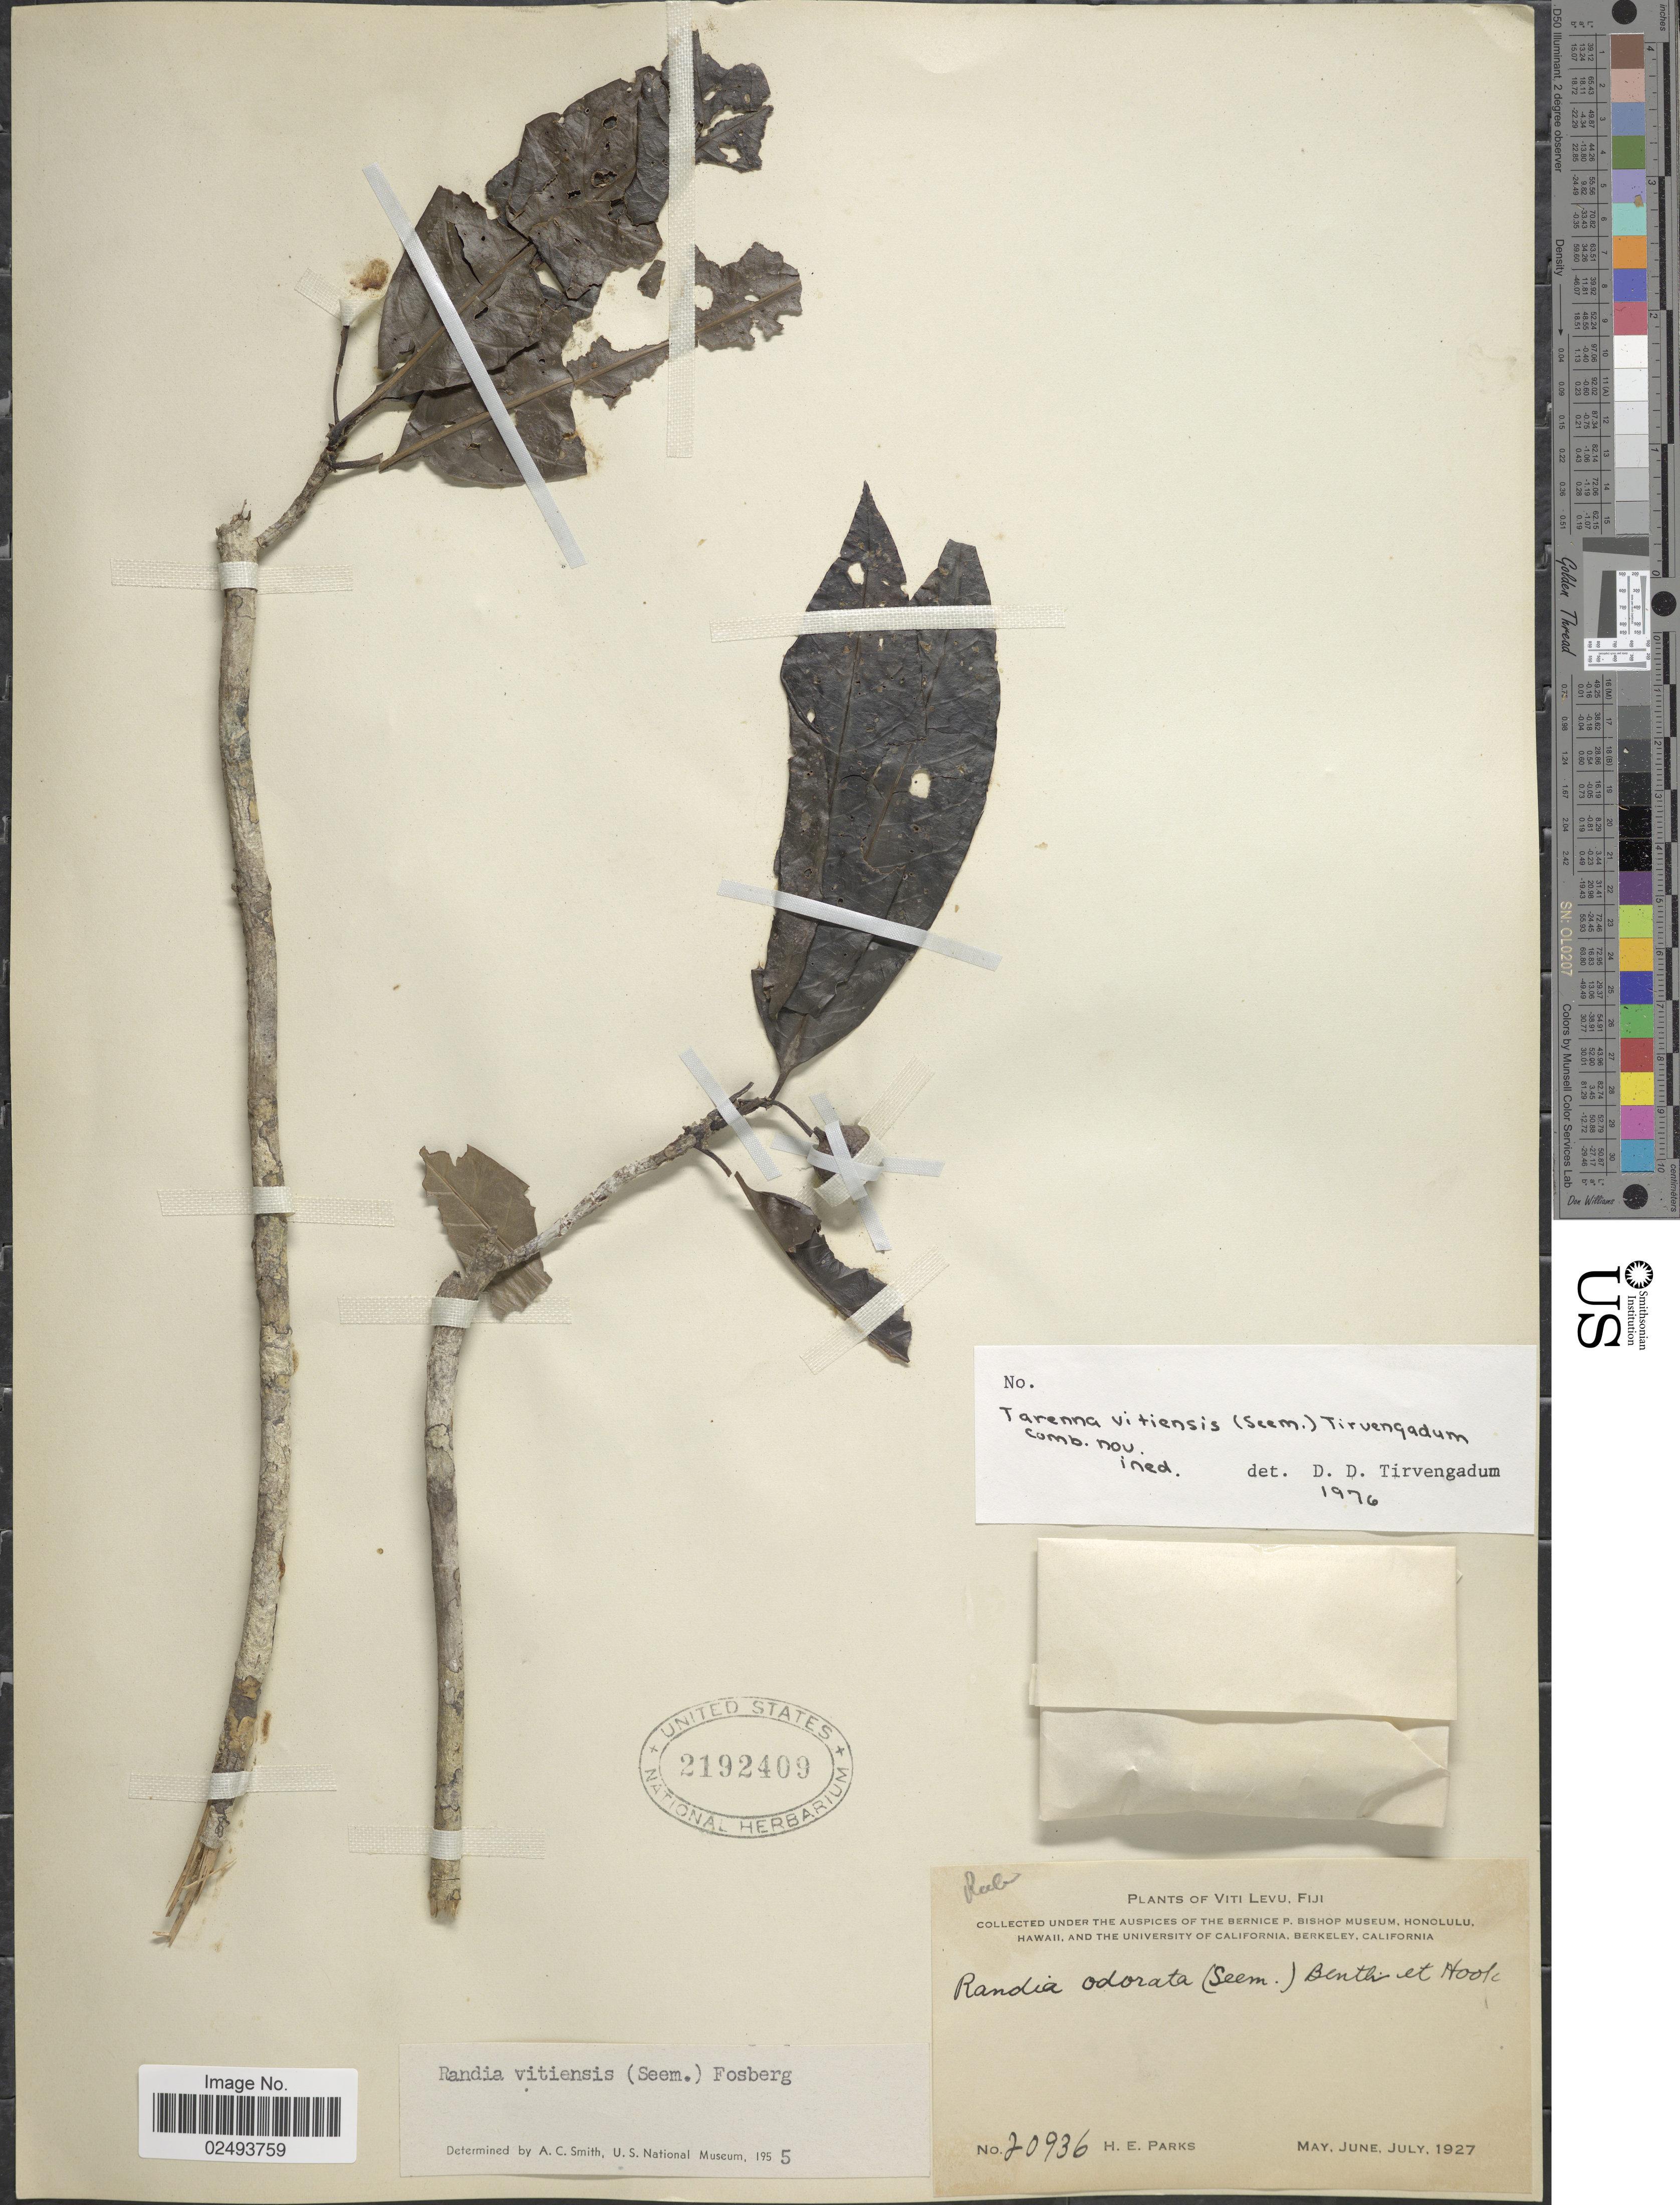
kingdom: Plantae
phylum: Tracheophyta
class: Magnoliopsida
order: Gentianales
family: Rubiaceae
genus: Tarenna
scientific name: Tarenna vitiensis (Seem.) Tirveng. comb. nov. ined.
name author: Craib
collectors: H. E. Parks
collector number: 20936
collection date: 1927-05/1927-07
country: Fiji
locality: Viti Levu, Fiji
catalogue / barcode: US 2192409